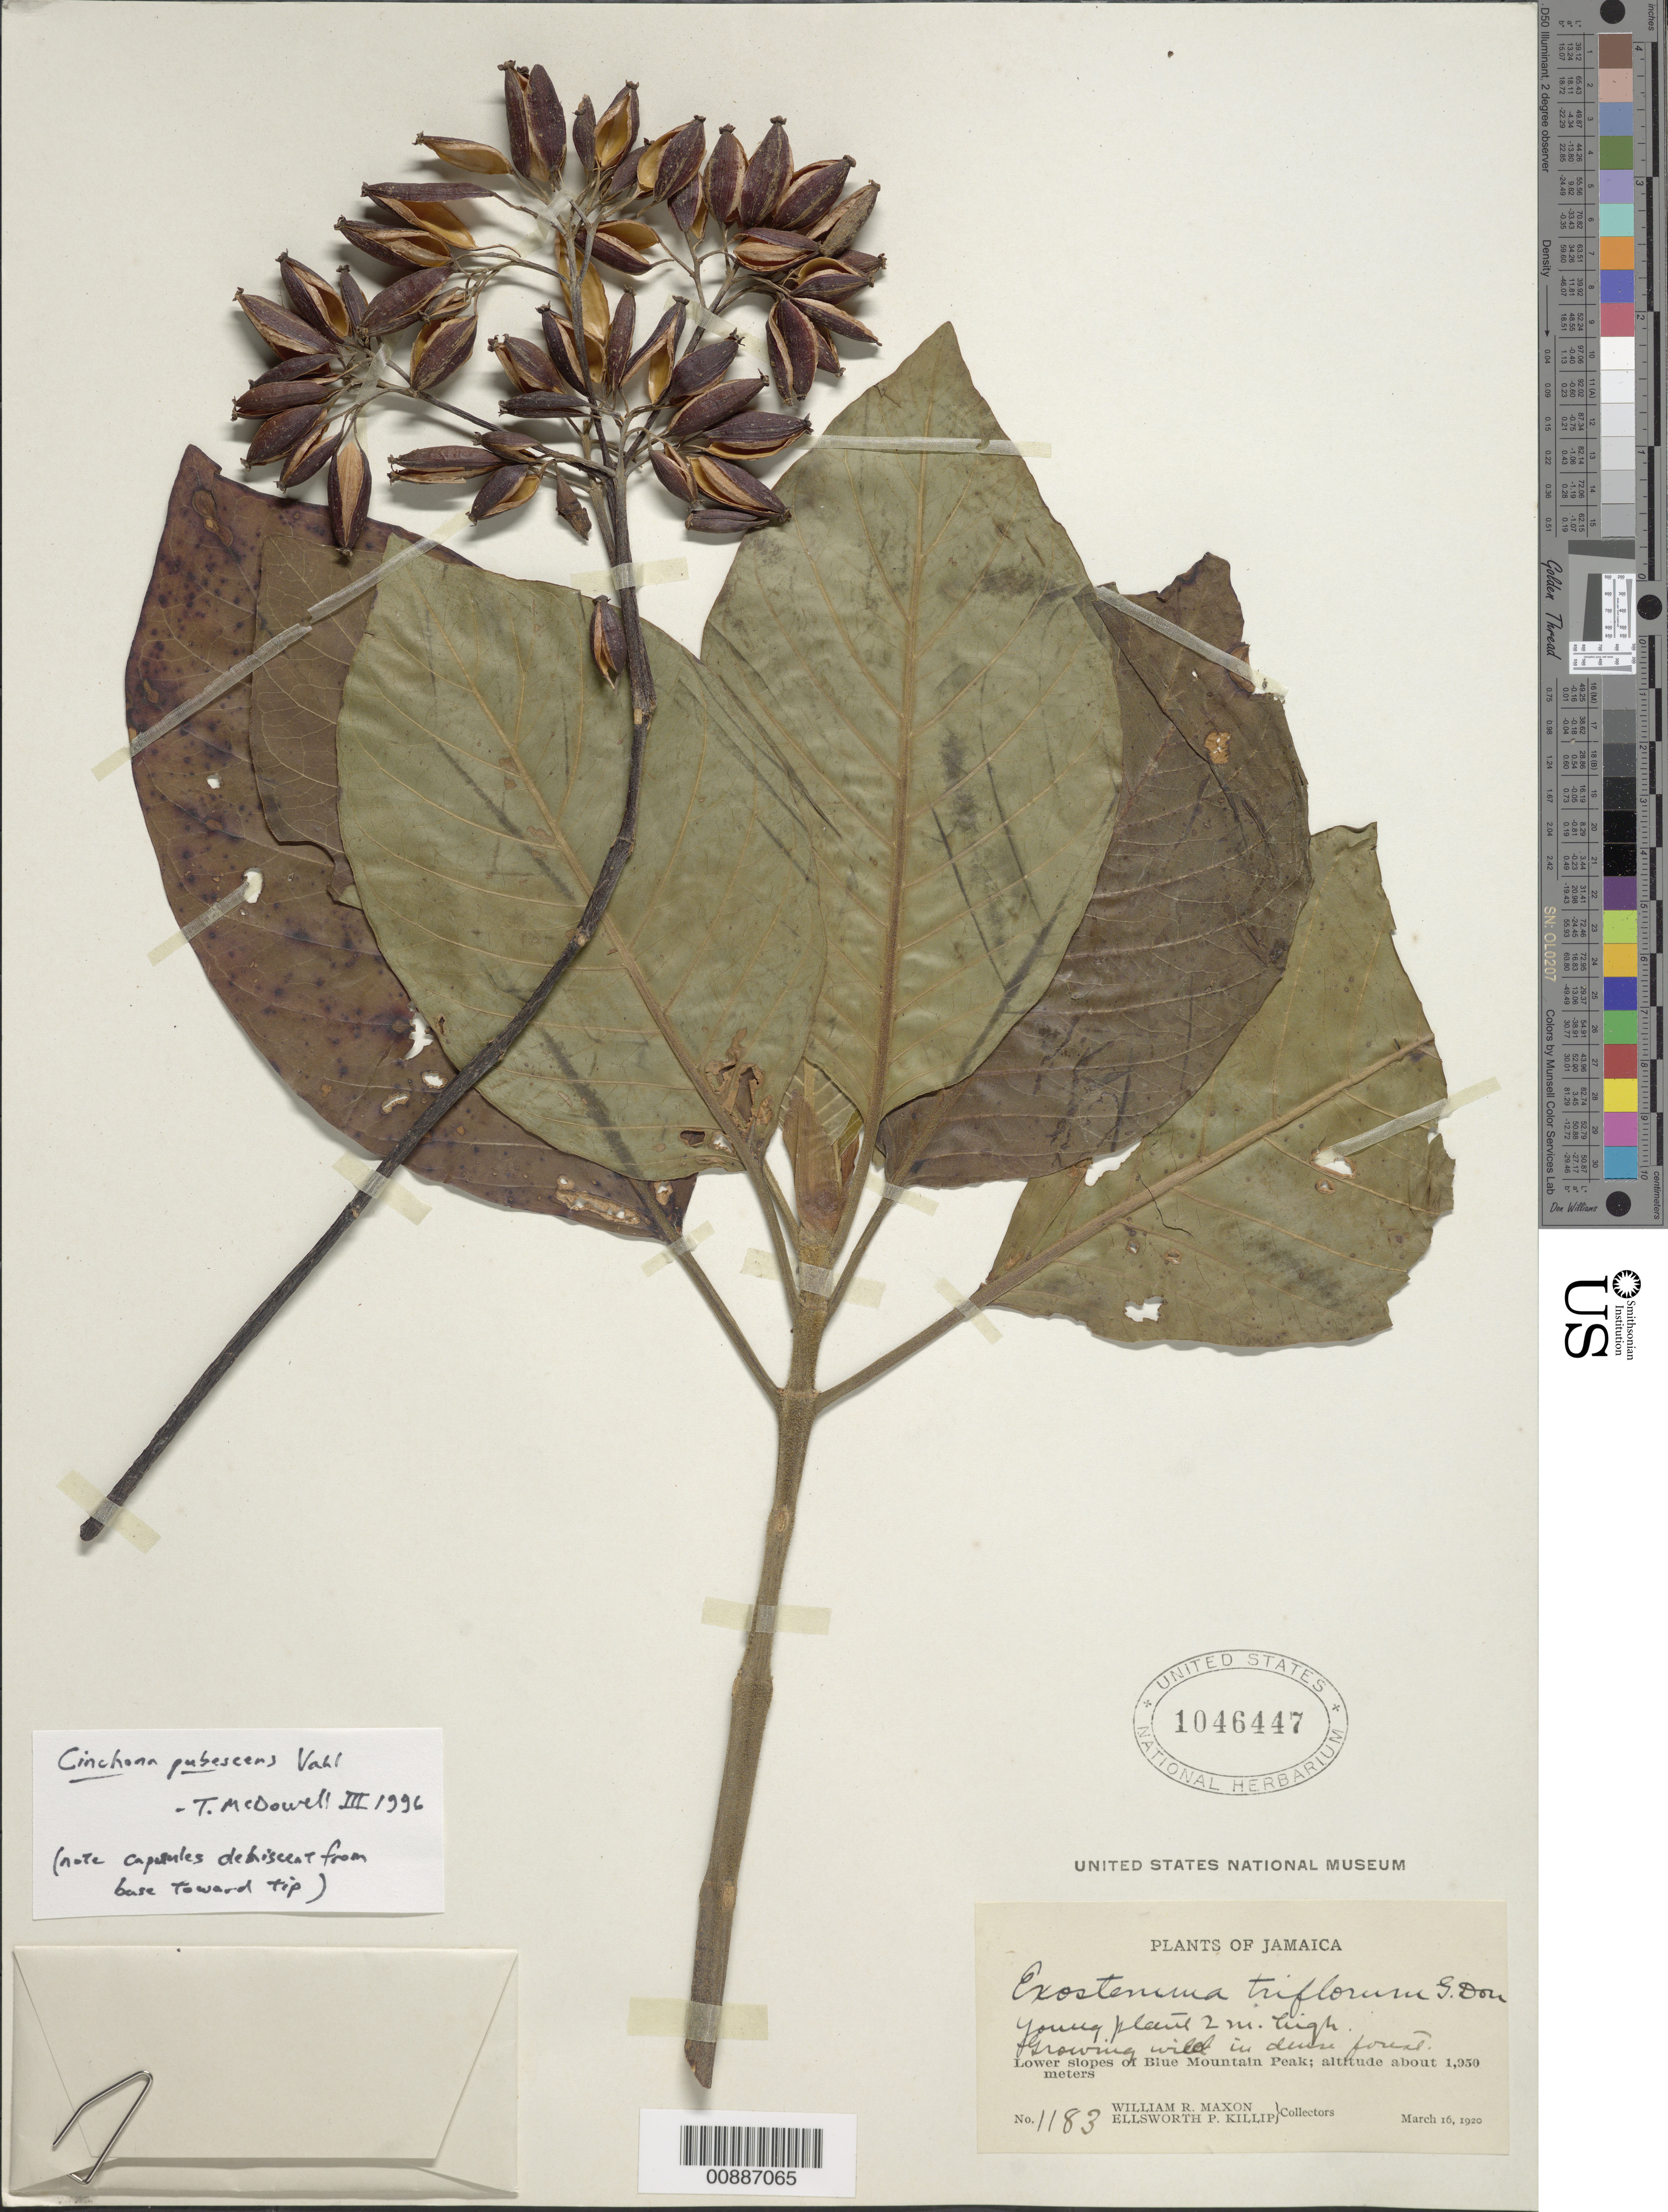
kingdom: Plantae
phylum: Tracheophyta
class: Magnoliopsida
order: Gentianales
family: Rubiaceae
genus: Cinchona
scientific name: Cinchona pubescens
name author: Vahl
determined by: McDowell, T.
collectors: W. R. Maxon & E. P. Killip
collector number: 1183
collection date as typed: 16 Mar 1920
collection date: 1920-03-16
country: Jamaica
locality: Blue Mountain Peak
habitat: Dense forest on lower slopes of peak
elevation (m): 1950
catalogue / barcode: US 1046447